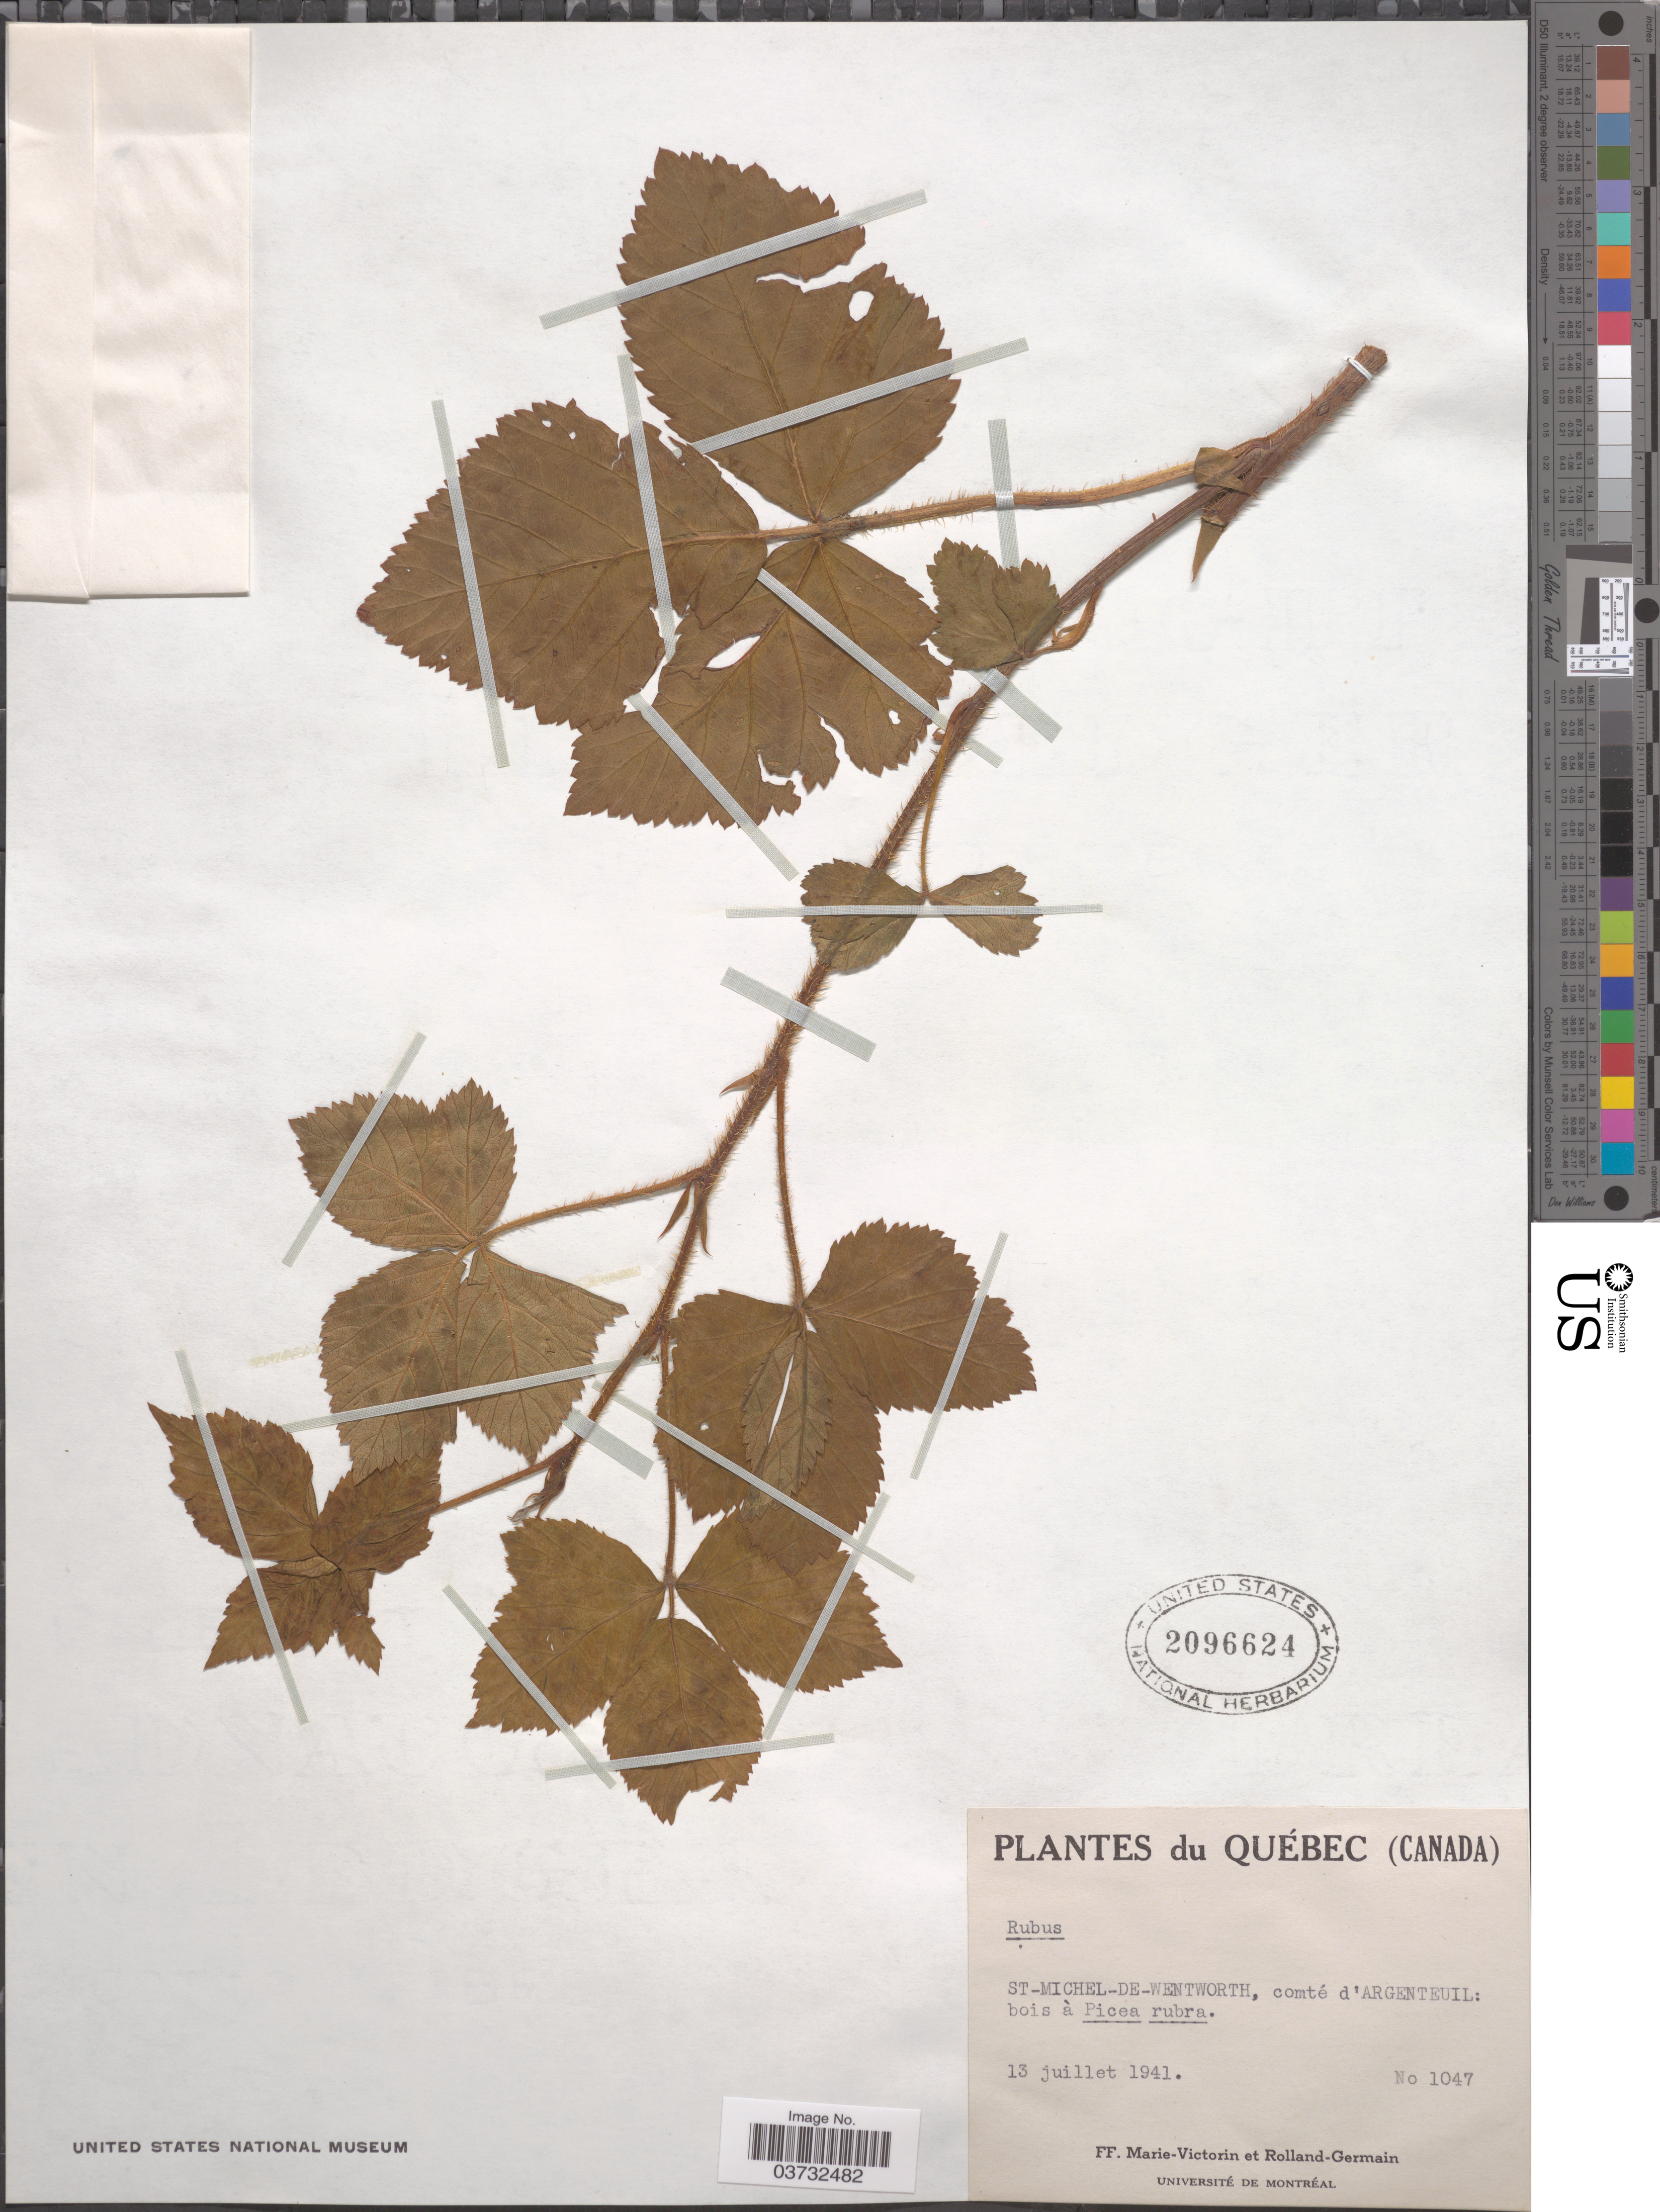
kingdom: Plantae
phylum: Tracheophyta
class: Magnoliopsida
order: Rosales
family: Rosaceae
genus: Rubus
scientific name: Rubus sp.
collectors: F. Marie-Victorin & Rolland-Germain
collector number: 1047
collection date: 1941-07-13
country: Canada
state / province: Quebec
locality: Québec. St-Michel-de-Wentworth, comté d'Argenteuil.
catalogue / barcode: US 2096624